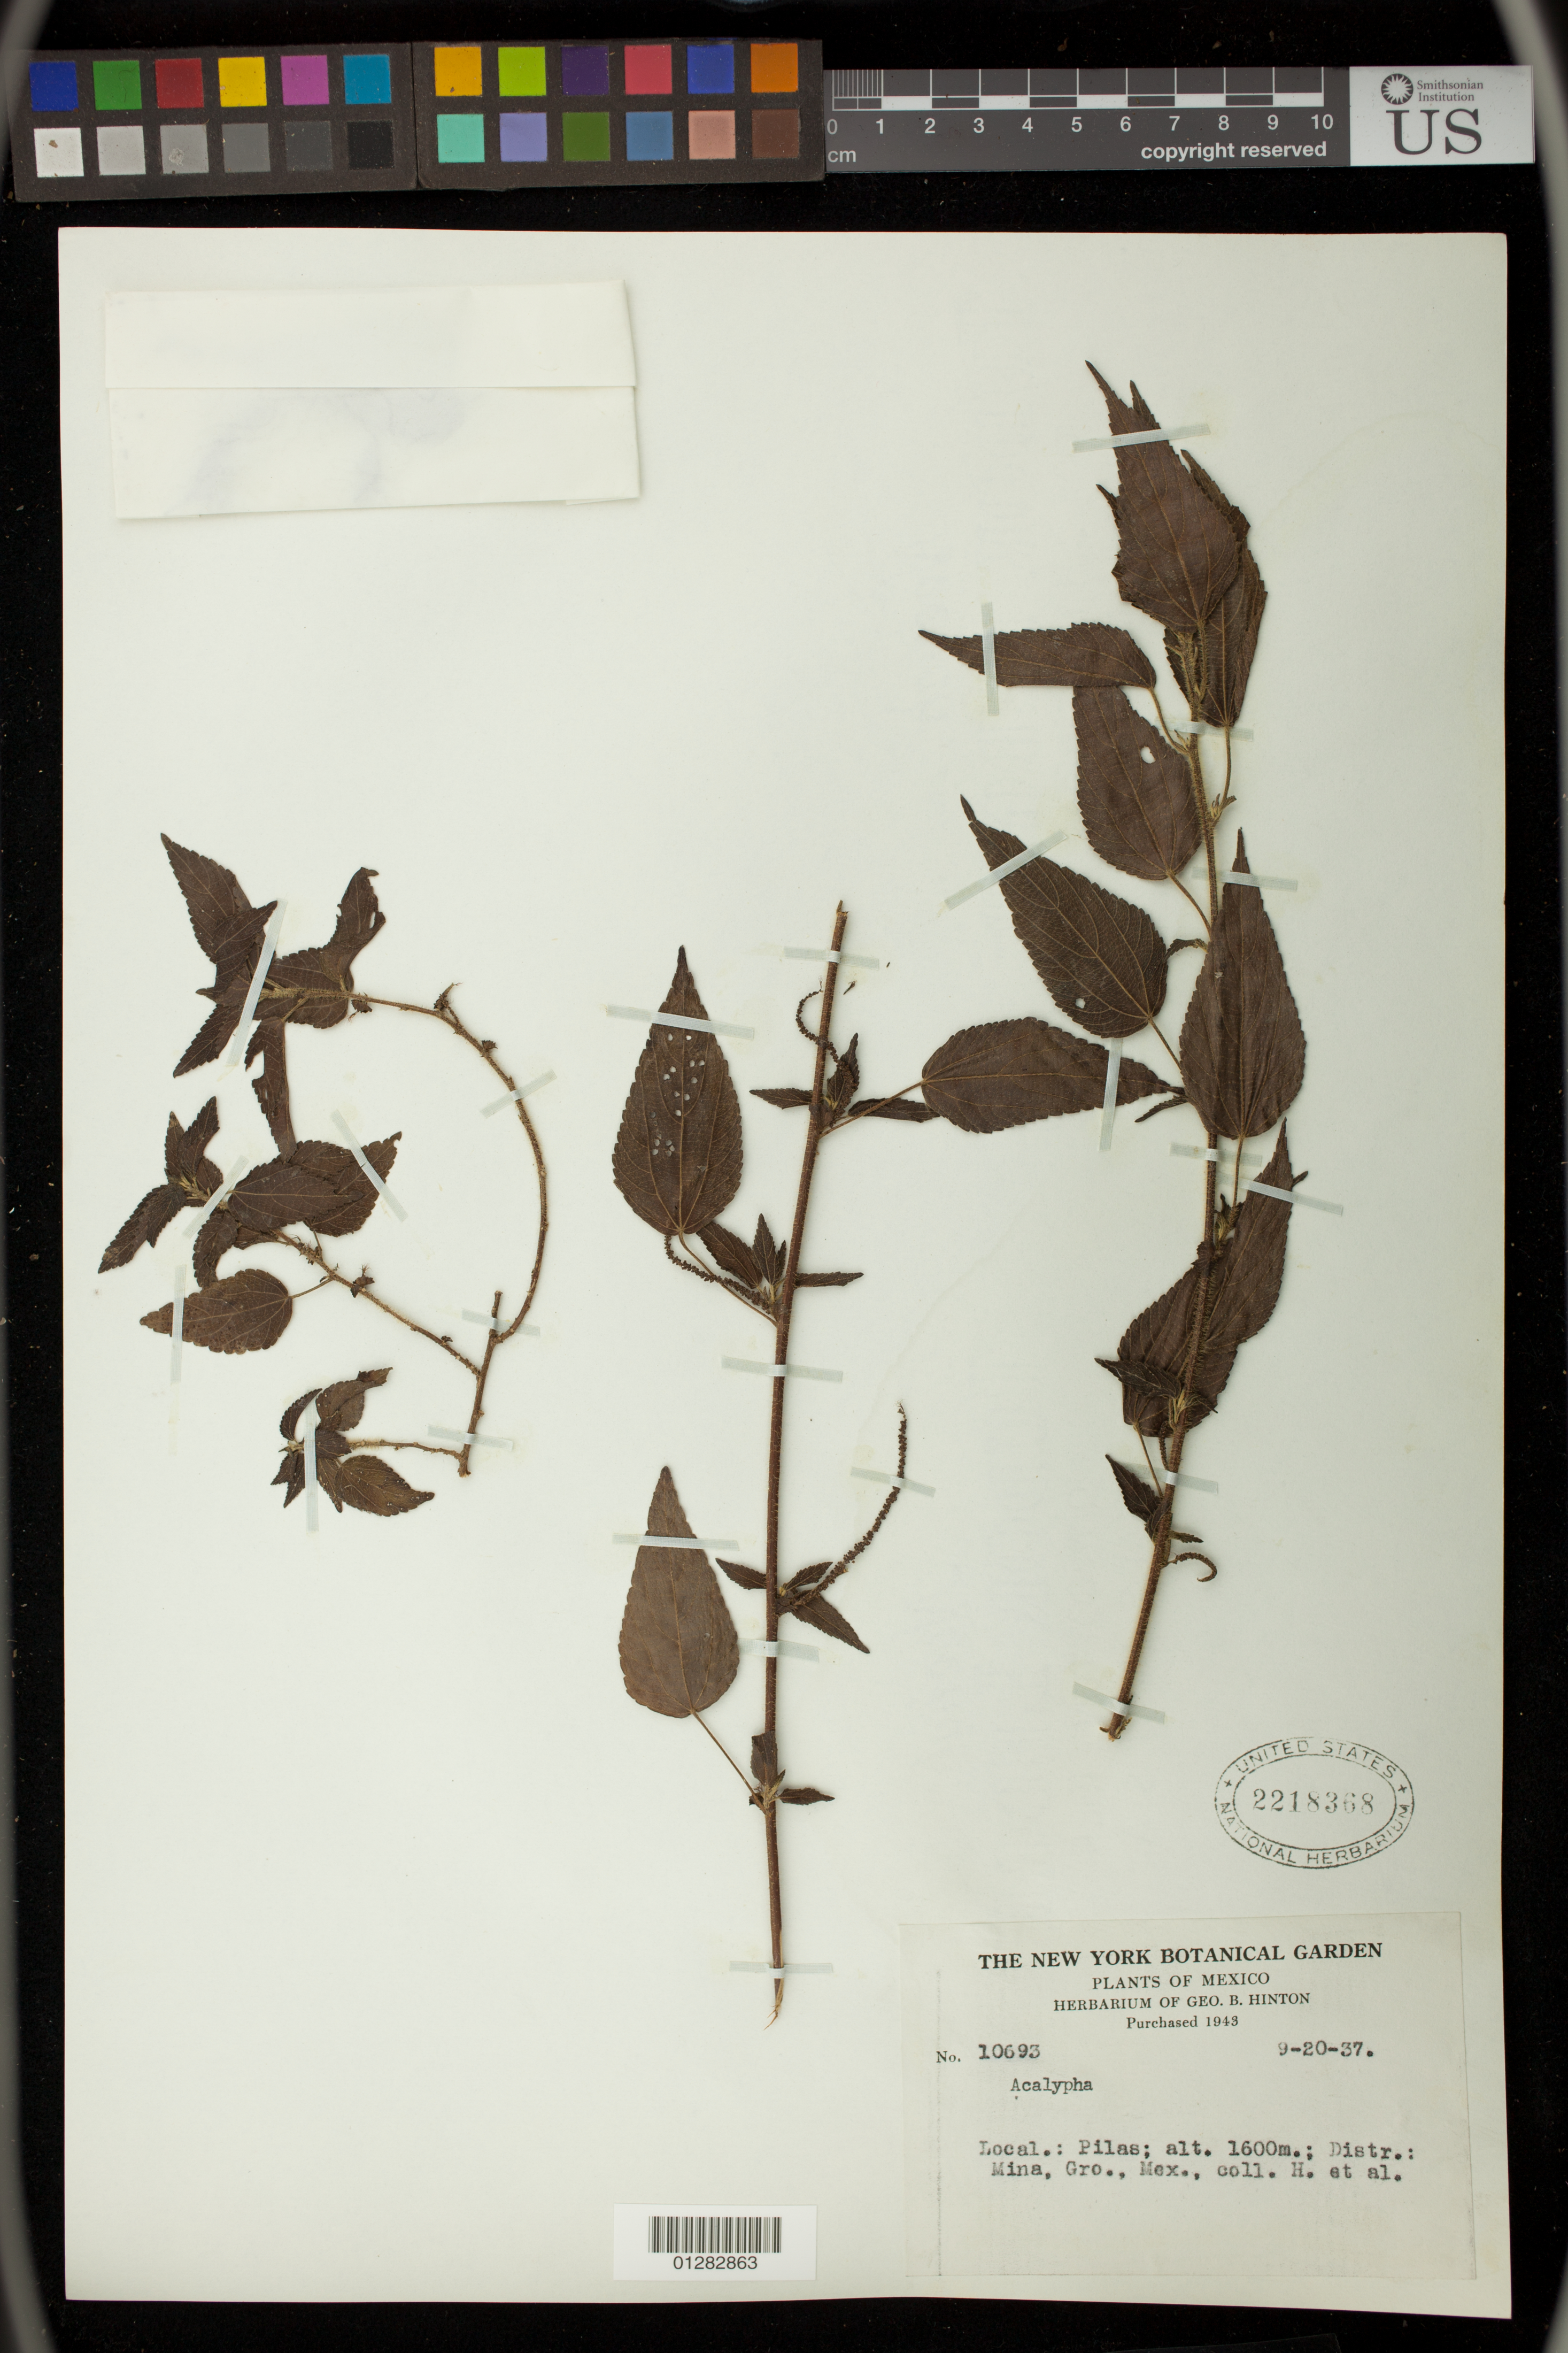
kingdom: Plantae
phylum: Tracheophyta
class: Magnoliopsida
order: Malpighiales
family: Euphorbiaceae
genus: Acalypha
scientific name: Acalypha sp.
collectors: G. B. Hinton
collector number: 10693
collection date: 1937-09-20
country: Mexico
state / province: Guerrero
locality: Pilas, Distr. Mina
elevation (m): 488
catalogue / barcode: US 2218368